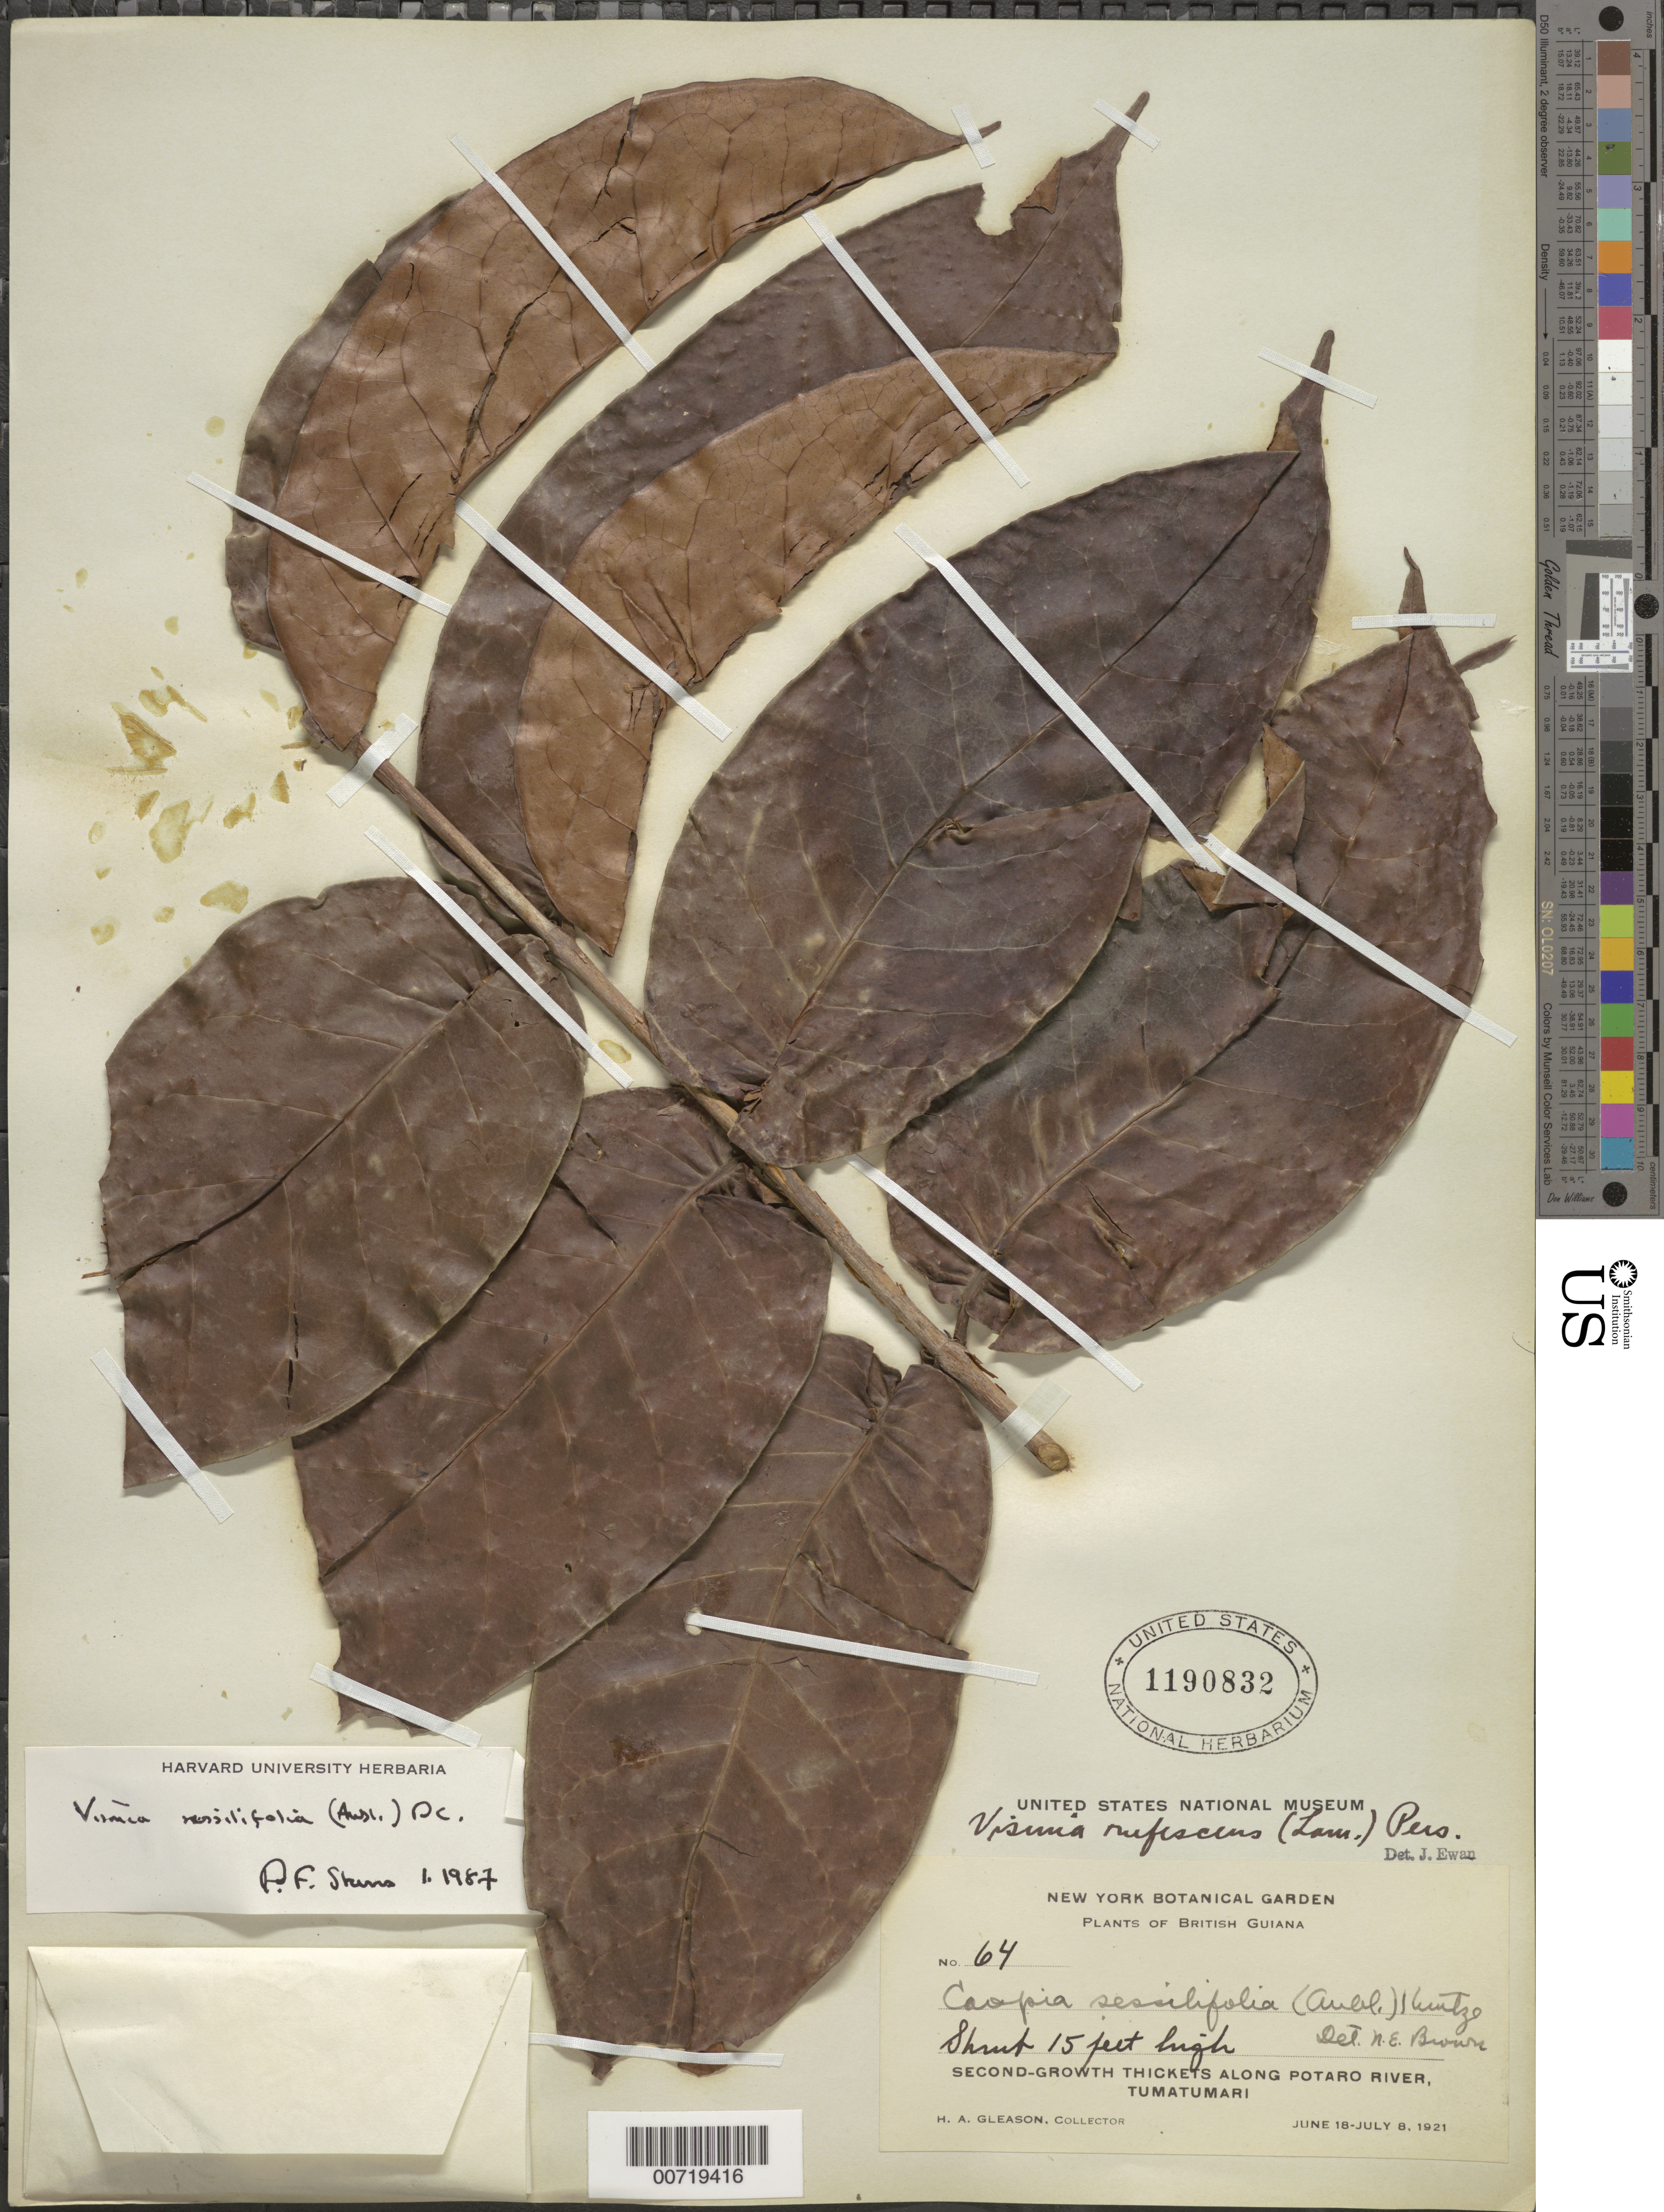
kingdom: Plantae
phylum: Tracheophyta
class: Magnoliopsida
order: Malpighiales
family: Hypericaceae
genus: Vismia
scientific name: Vismia sessilifolia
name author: (Aubl.) Choisy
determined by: Sturns, P. F.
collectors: H. A. Gleason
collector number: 64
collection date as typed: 18-Jun-21 to 8-Jul-21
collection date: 1921-06-18/1921-07-08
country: Guyana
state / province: Potaro-Siparuni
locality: Tumatumari Village, Potaro R.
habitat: Second-growth thickets along Potaro River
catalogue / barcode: US 1190832